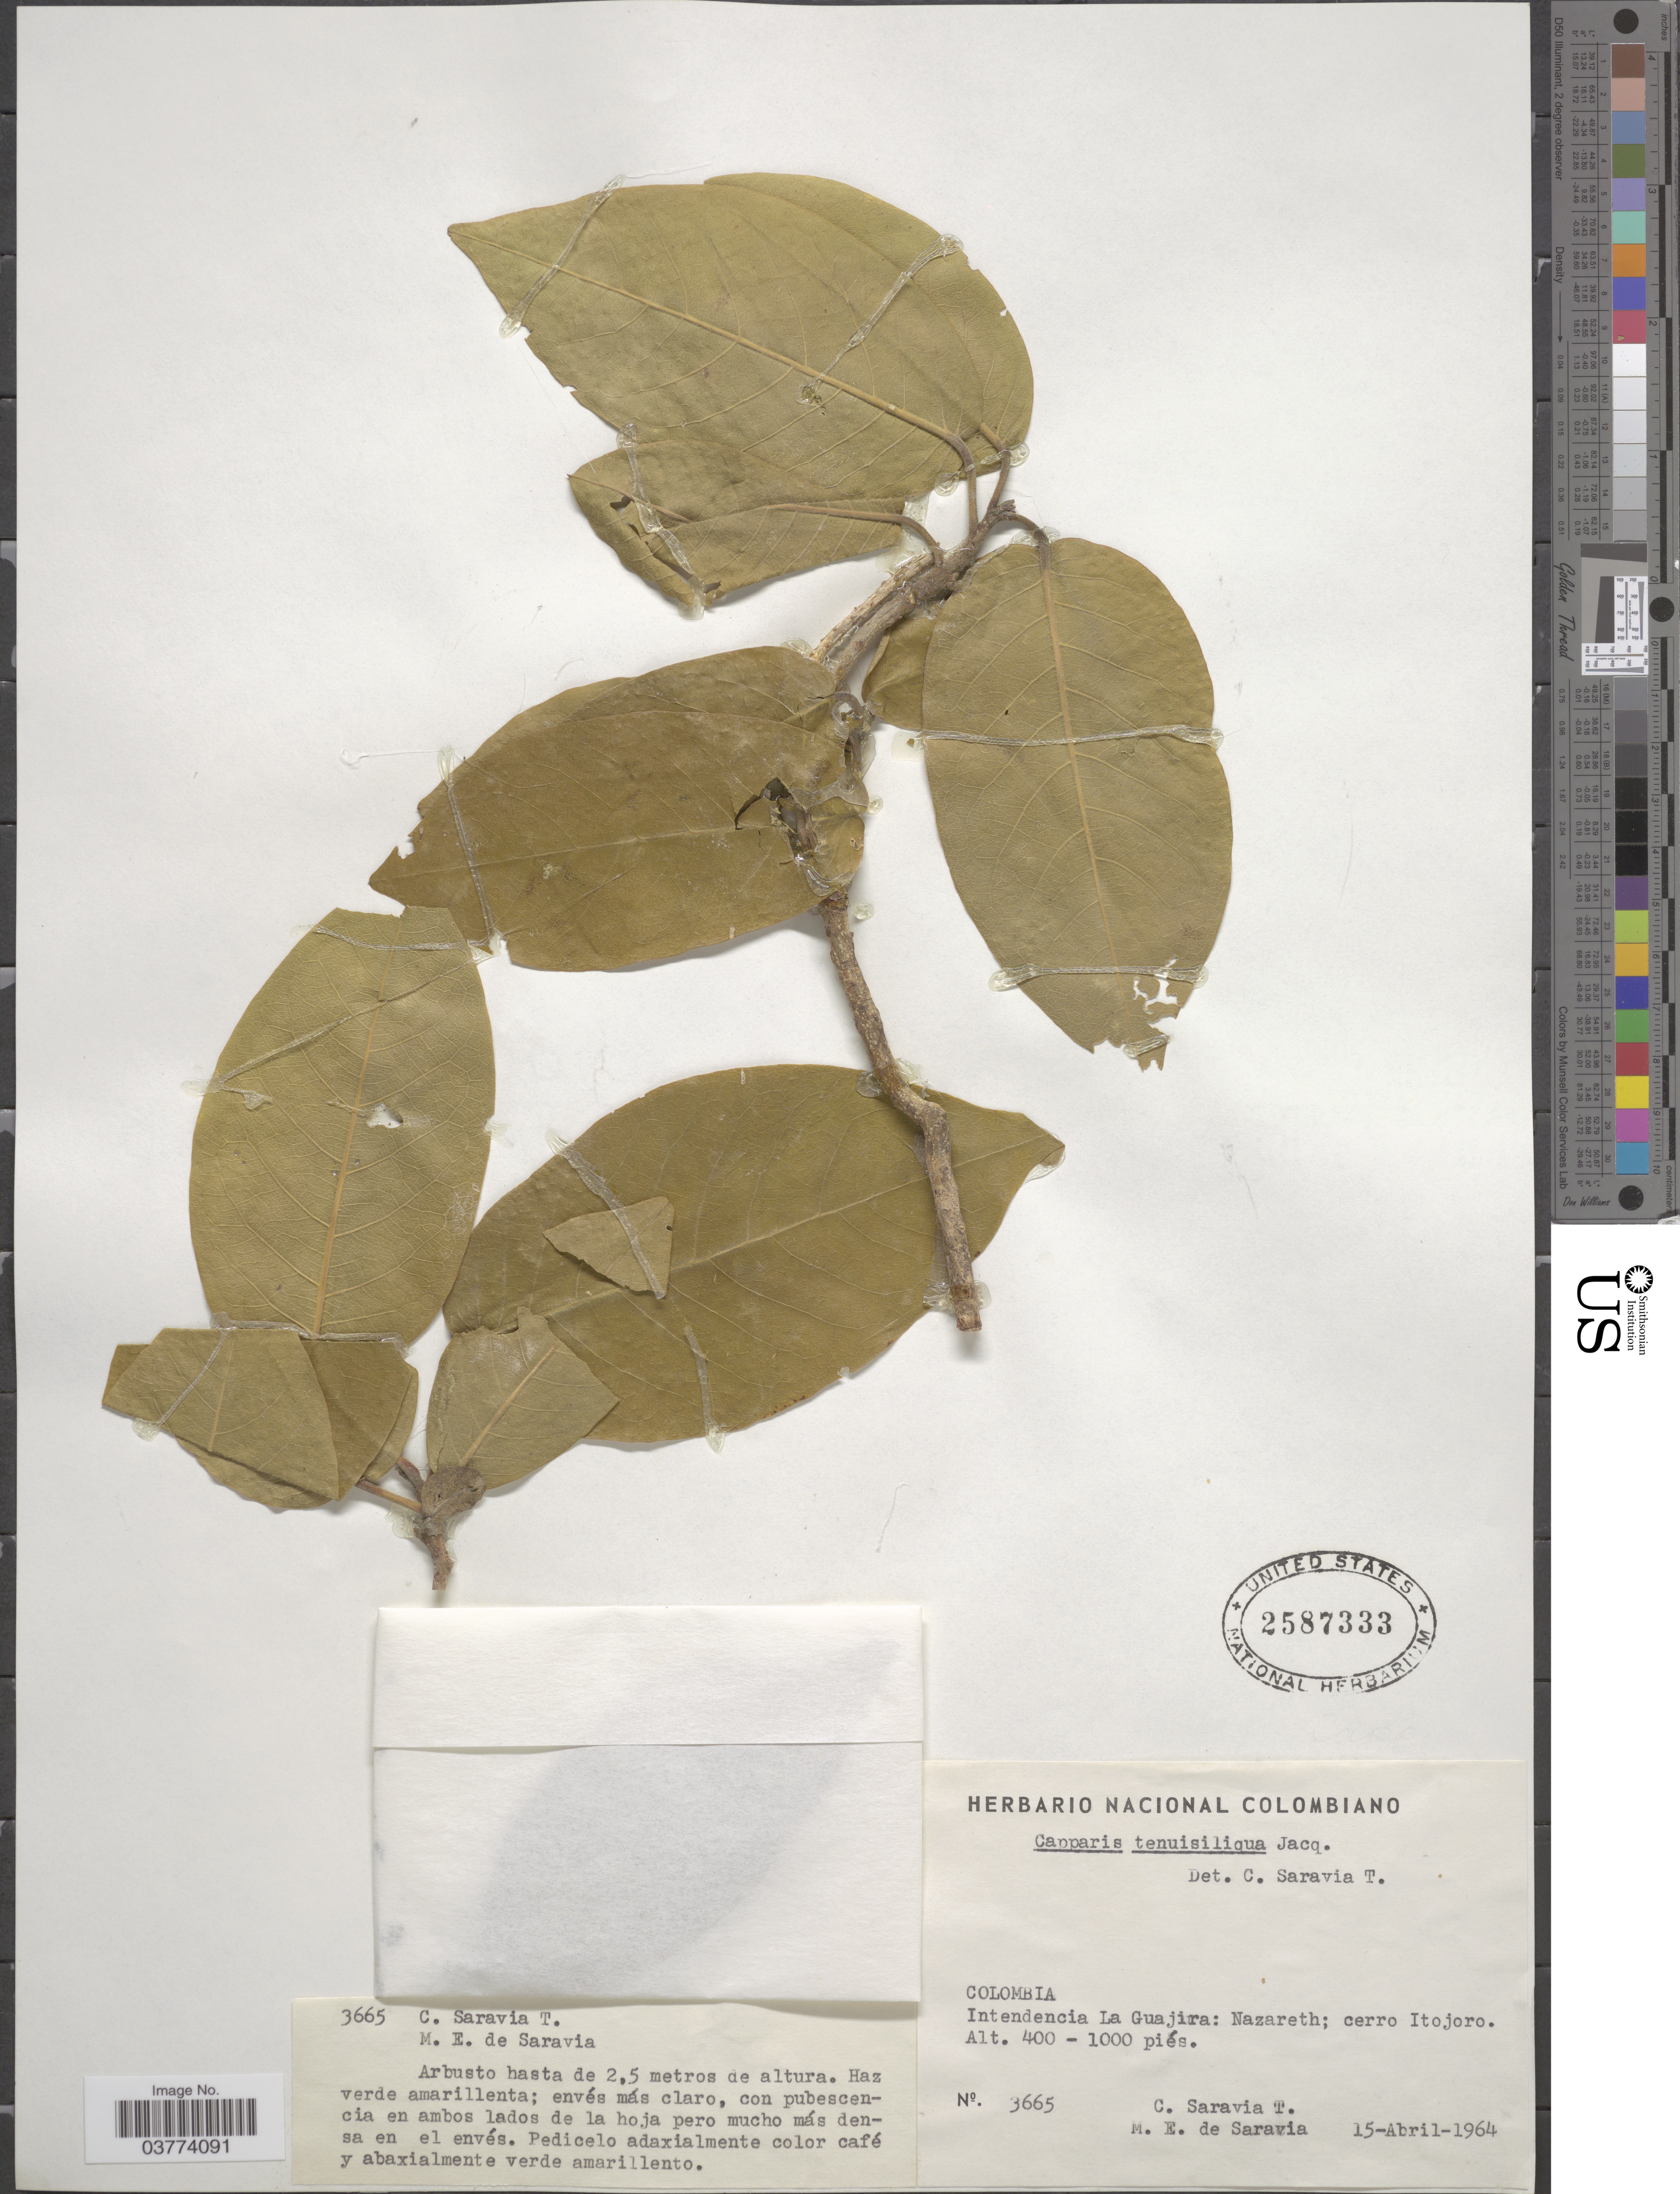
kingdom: Plantae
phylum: Tracheophyta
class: Magnoliopsida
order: Brassicales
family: Capparaceae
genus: Monilicarpa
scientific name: Monilicarpa tenuisiliqua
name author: (Jacq.) Cornejo & Iltis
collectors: C. Saravia T. & M. de Saravia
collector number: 3665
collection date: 1964-04-15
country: Colombia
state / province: La Guajira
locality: Intendencia La Guajira: Nazareth; cerro Itojoro.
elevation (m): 122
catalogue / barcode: US 2587333